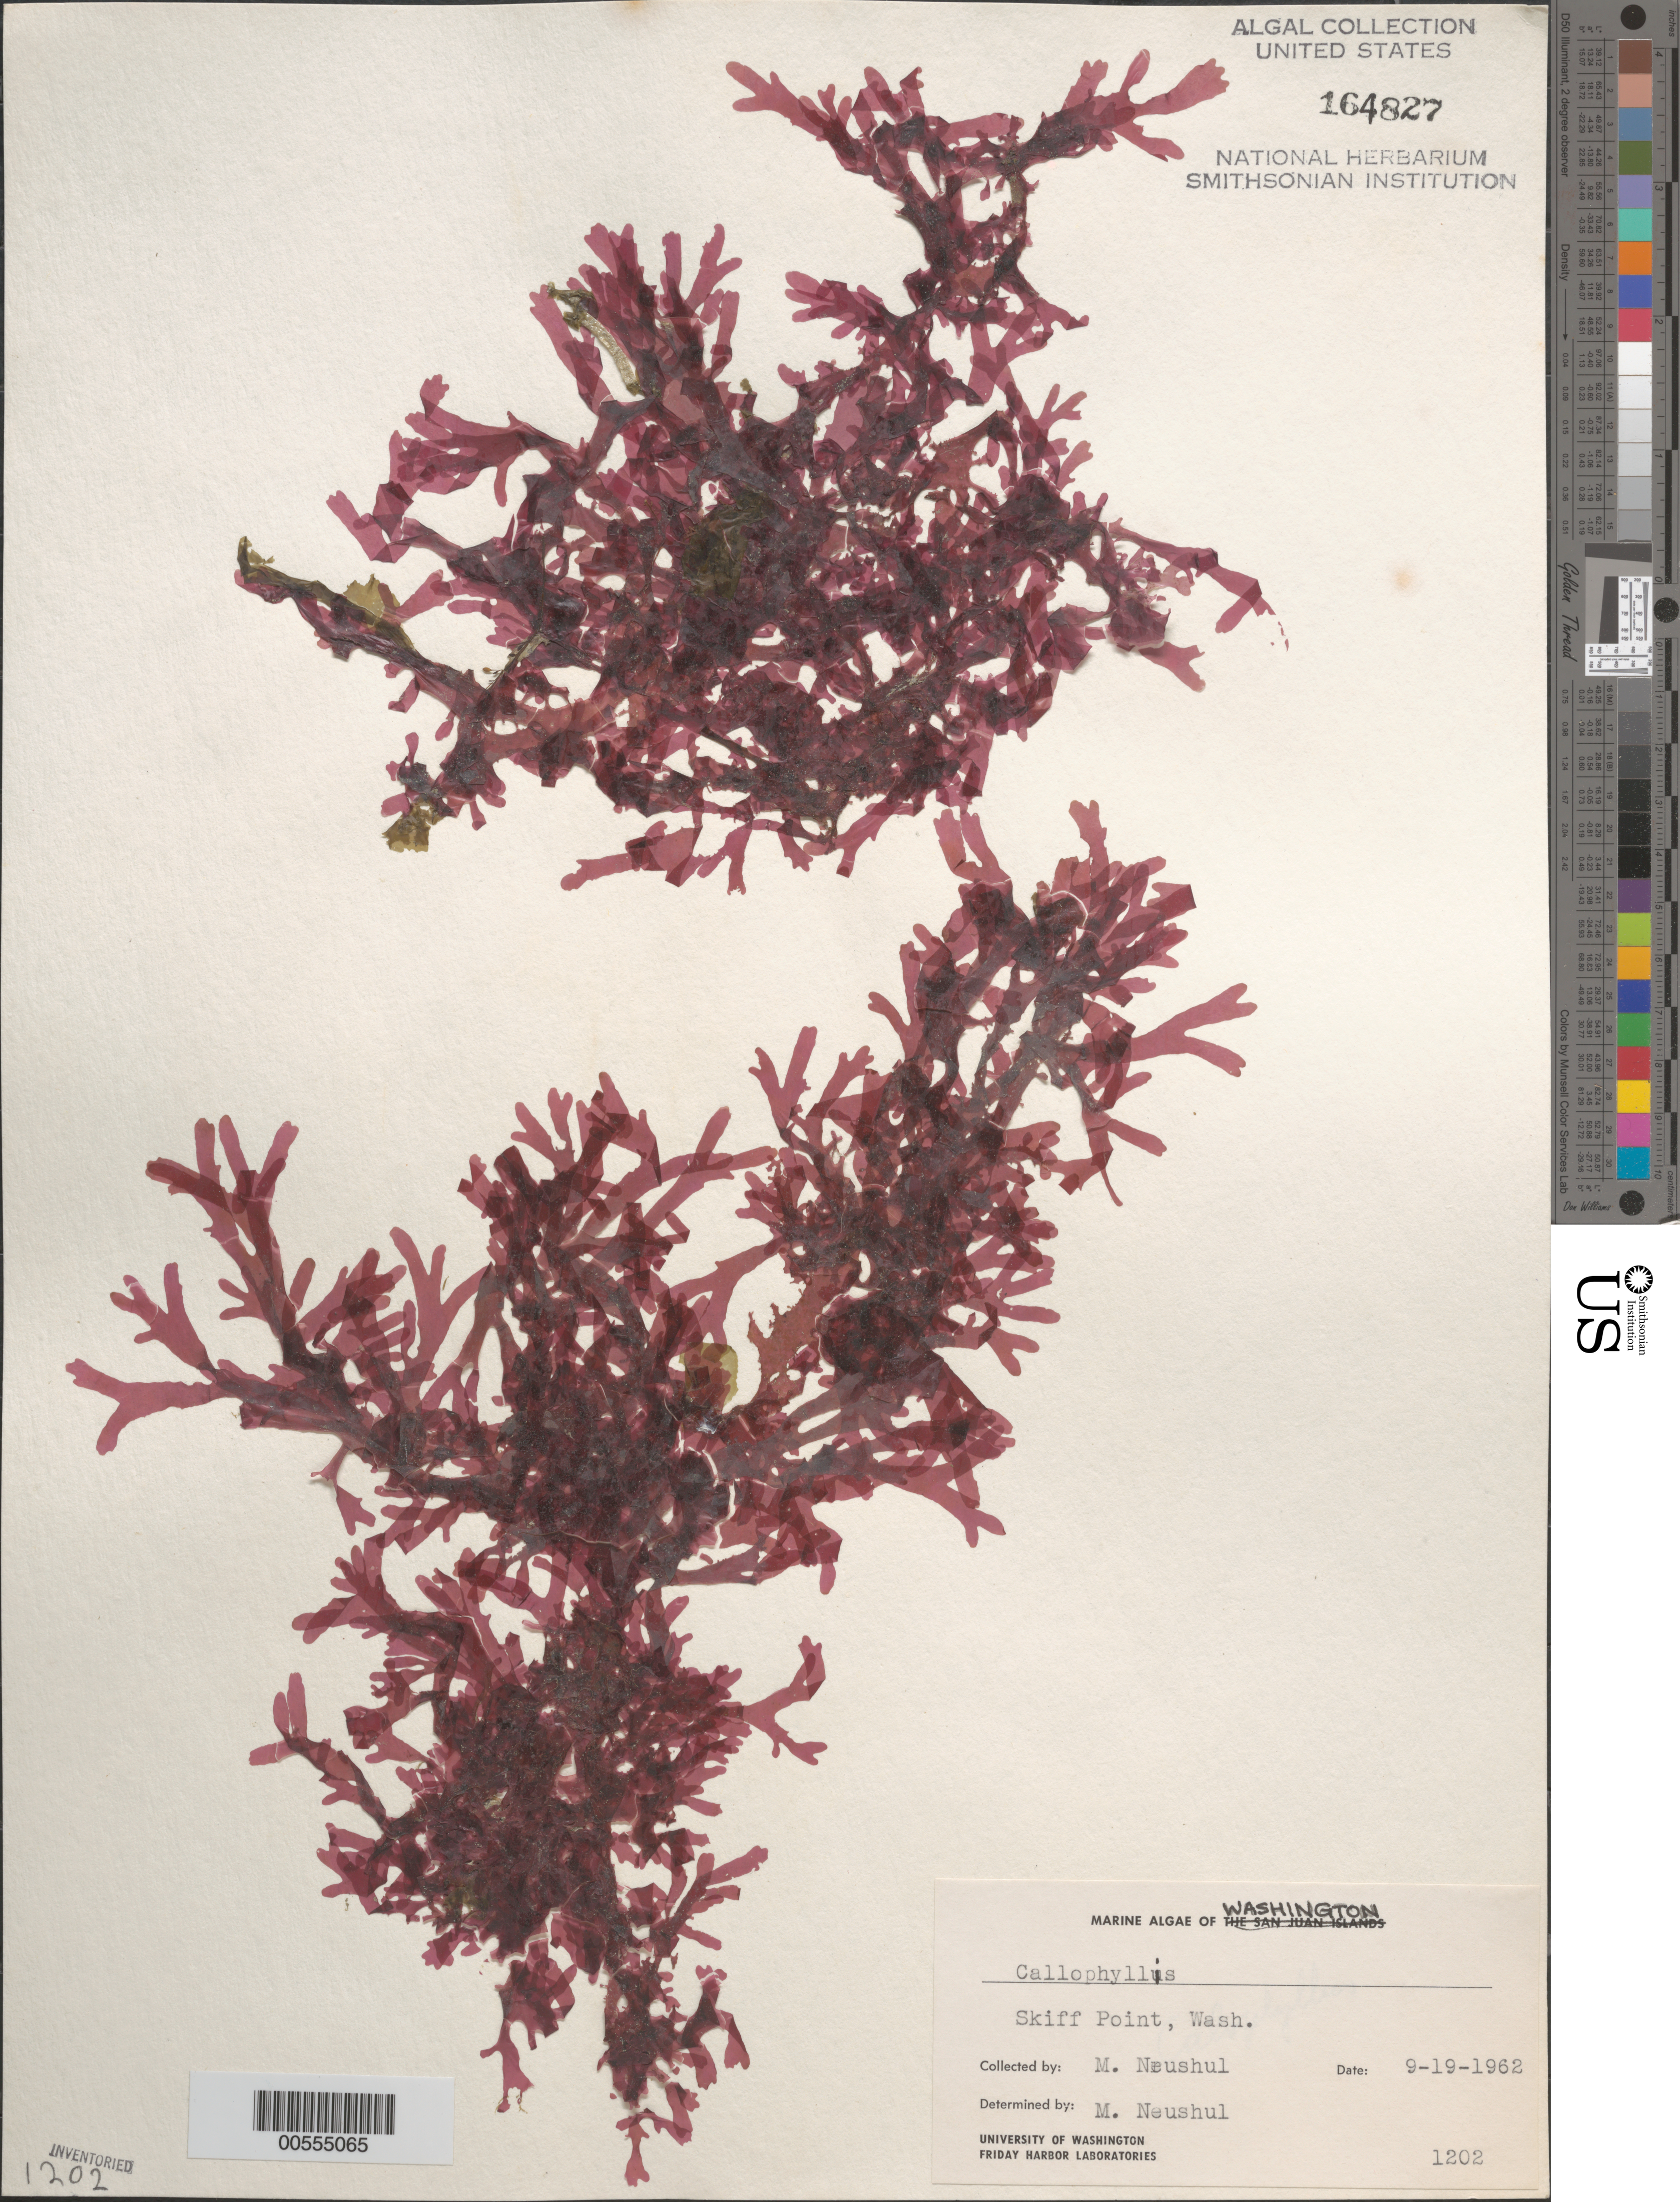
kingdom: Plantae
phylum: Rhodophyta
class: Florideophyceae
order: Gigartinales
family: Kallymeniaceae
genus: Callophyllis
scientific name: Callophyllis sp.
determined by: Neushul, M.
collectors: M. Neushul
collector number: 1202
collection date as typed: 19 Sep 1962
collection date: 1962-09-19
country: United States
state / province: Washington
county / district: San Juan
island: San Juan Island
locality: Skiff Point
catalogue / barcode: US 164827